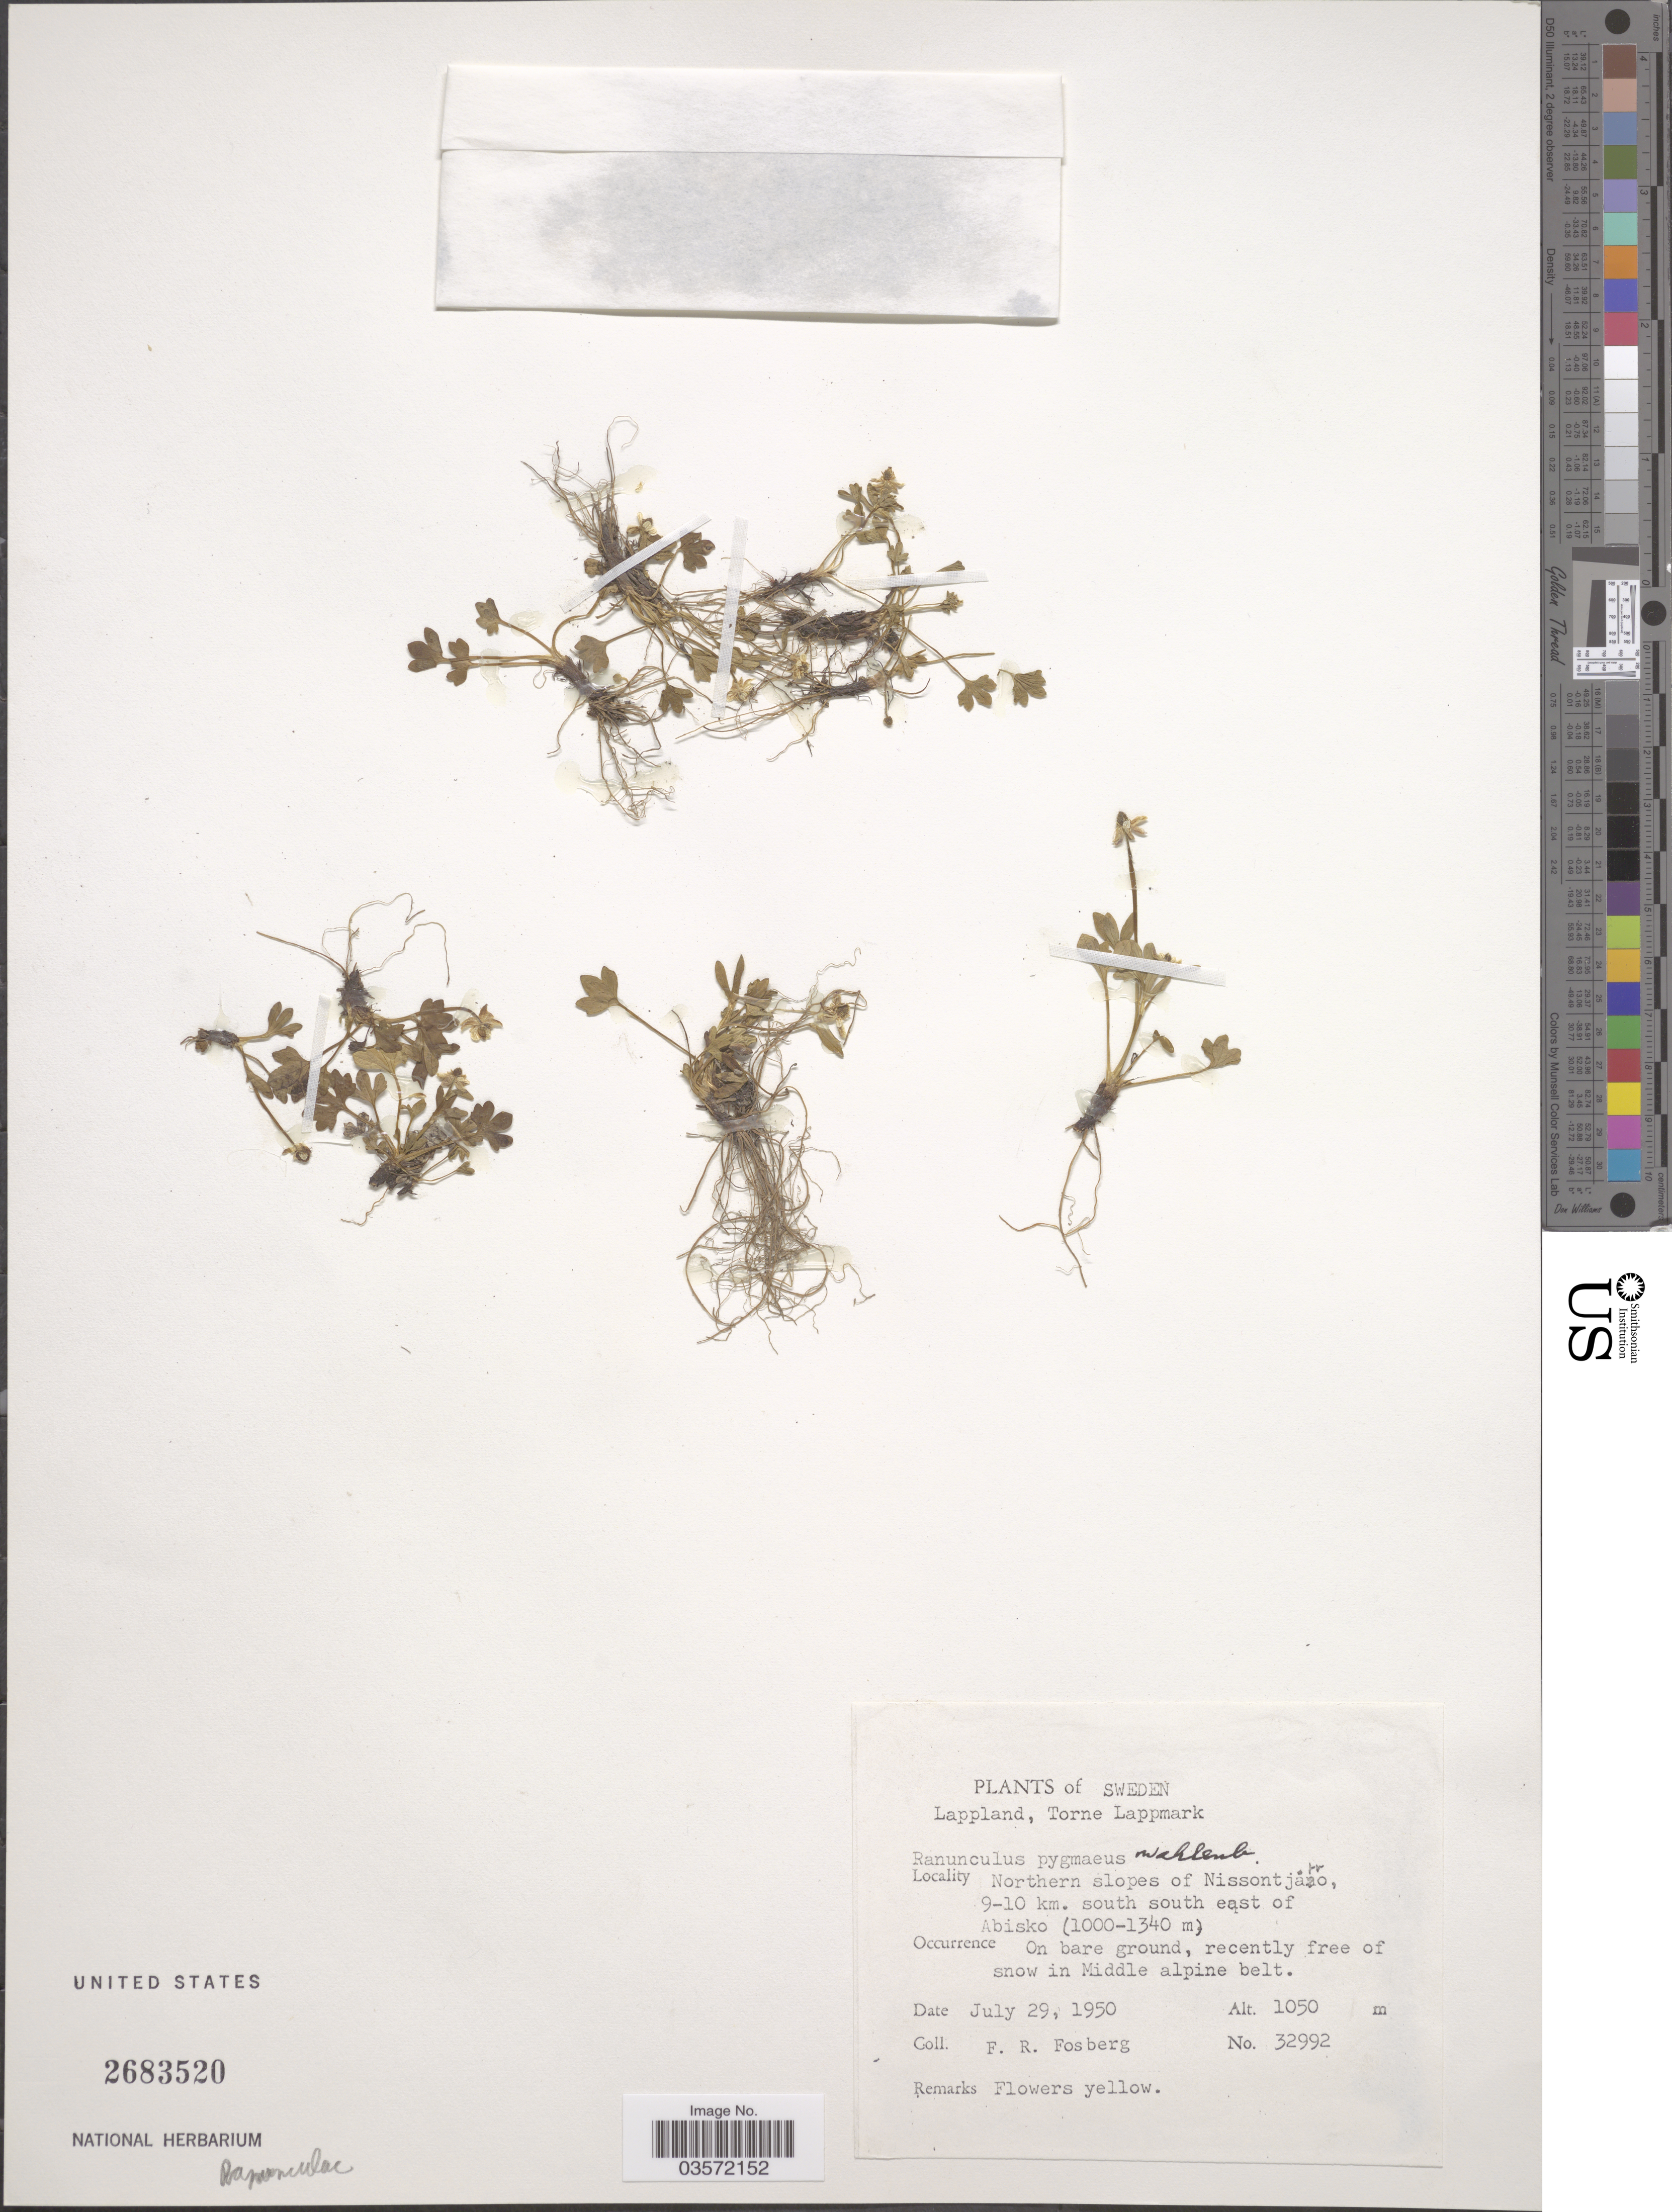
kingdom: Plantae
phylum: Tracheophyta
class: Magnoliopsida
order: Ranunculales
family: Ranunculaceae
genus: Ranunculus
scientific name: Ranunculus pygmaeus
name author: Wahlenb.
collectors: F. R. Fosberg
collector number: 32992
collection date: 1950-07-29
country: Sweden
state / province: Norrbotten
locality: Lappland, Torne Lappmark. Northern slopes of Nissontjårro, 9-10 km. south south east of Abisko.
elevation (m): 1000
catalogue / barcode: US 2683520